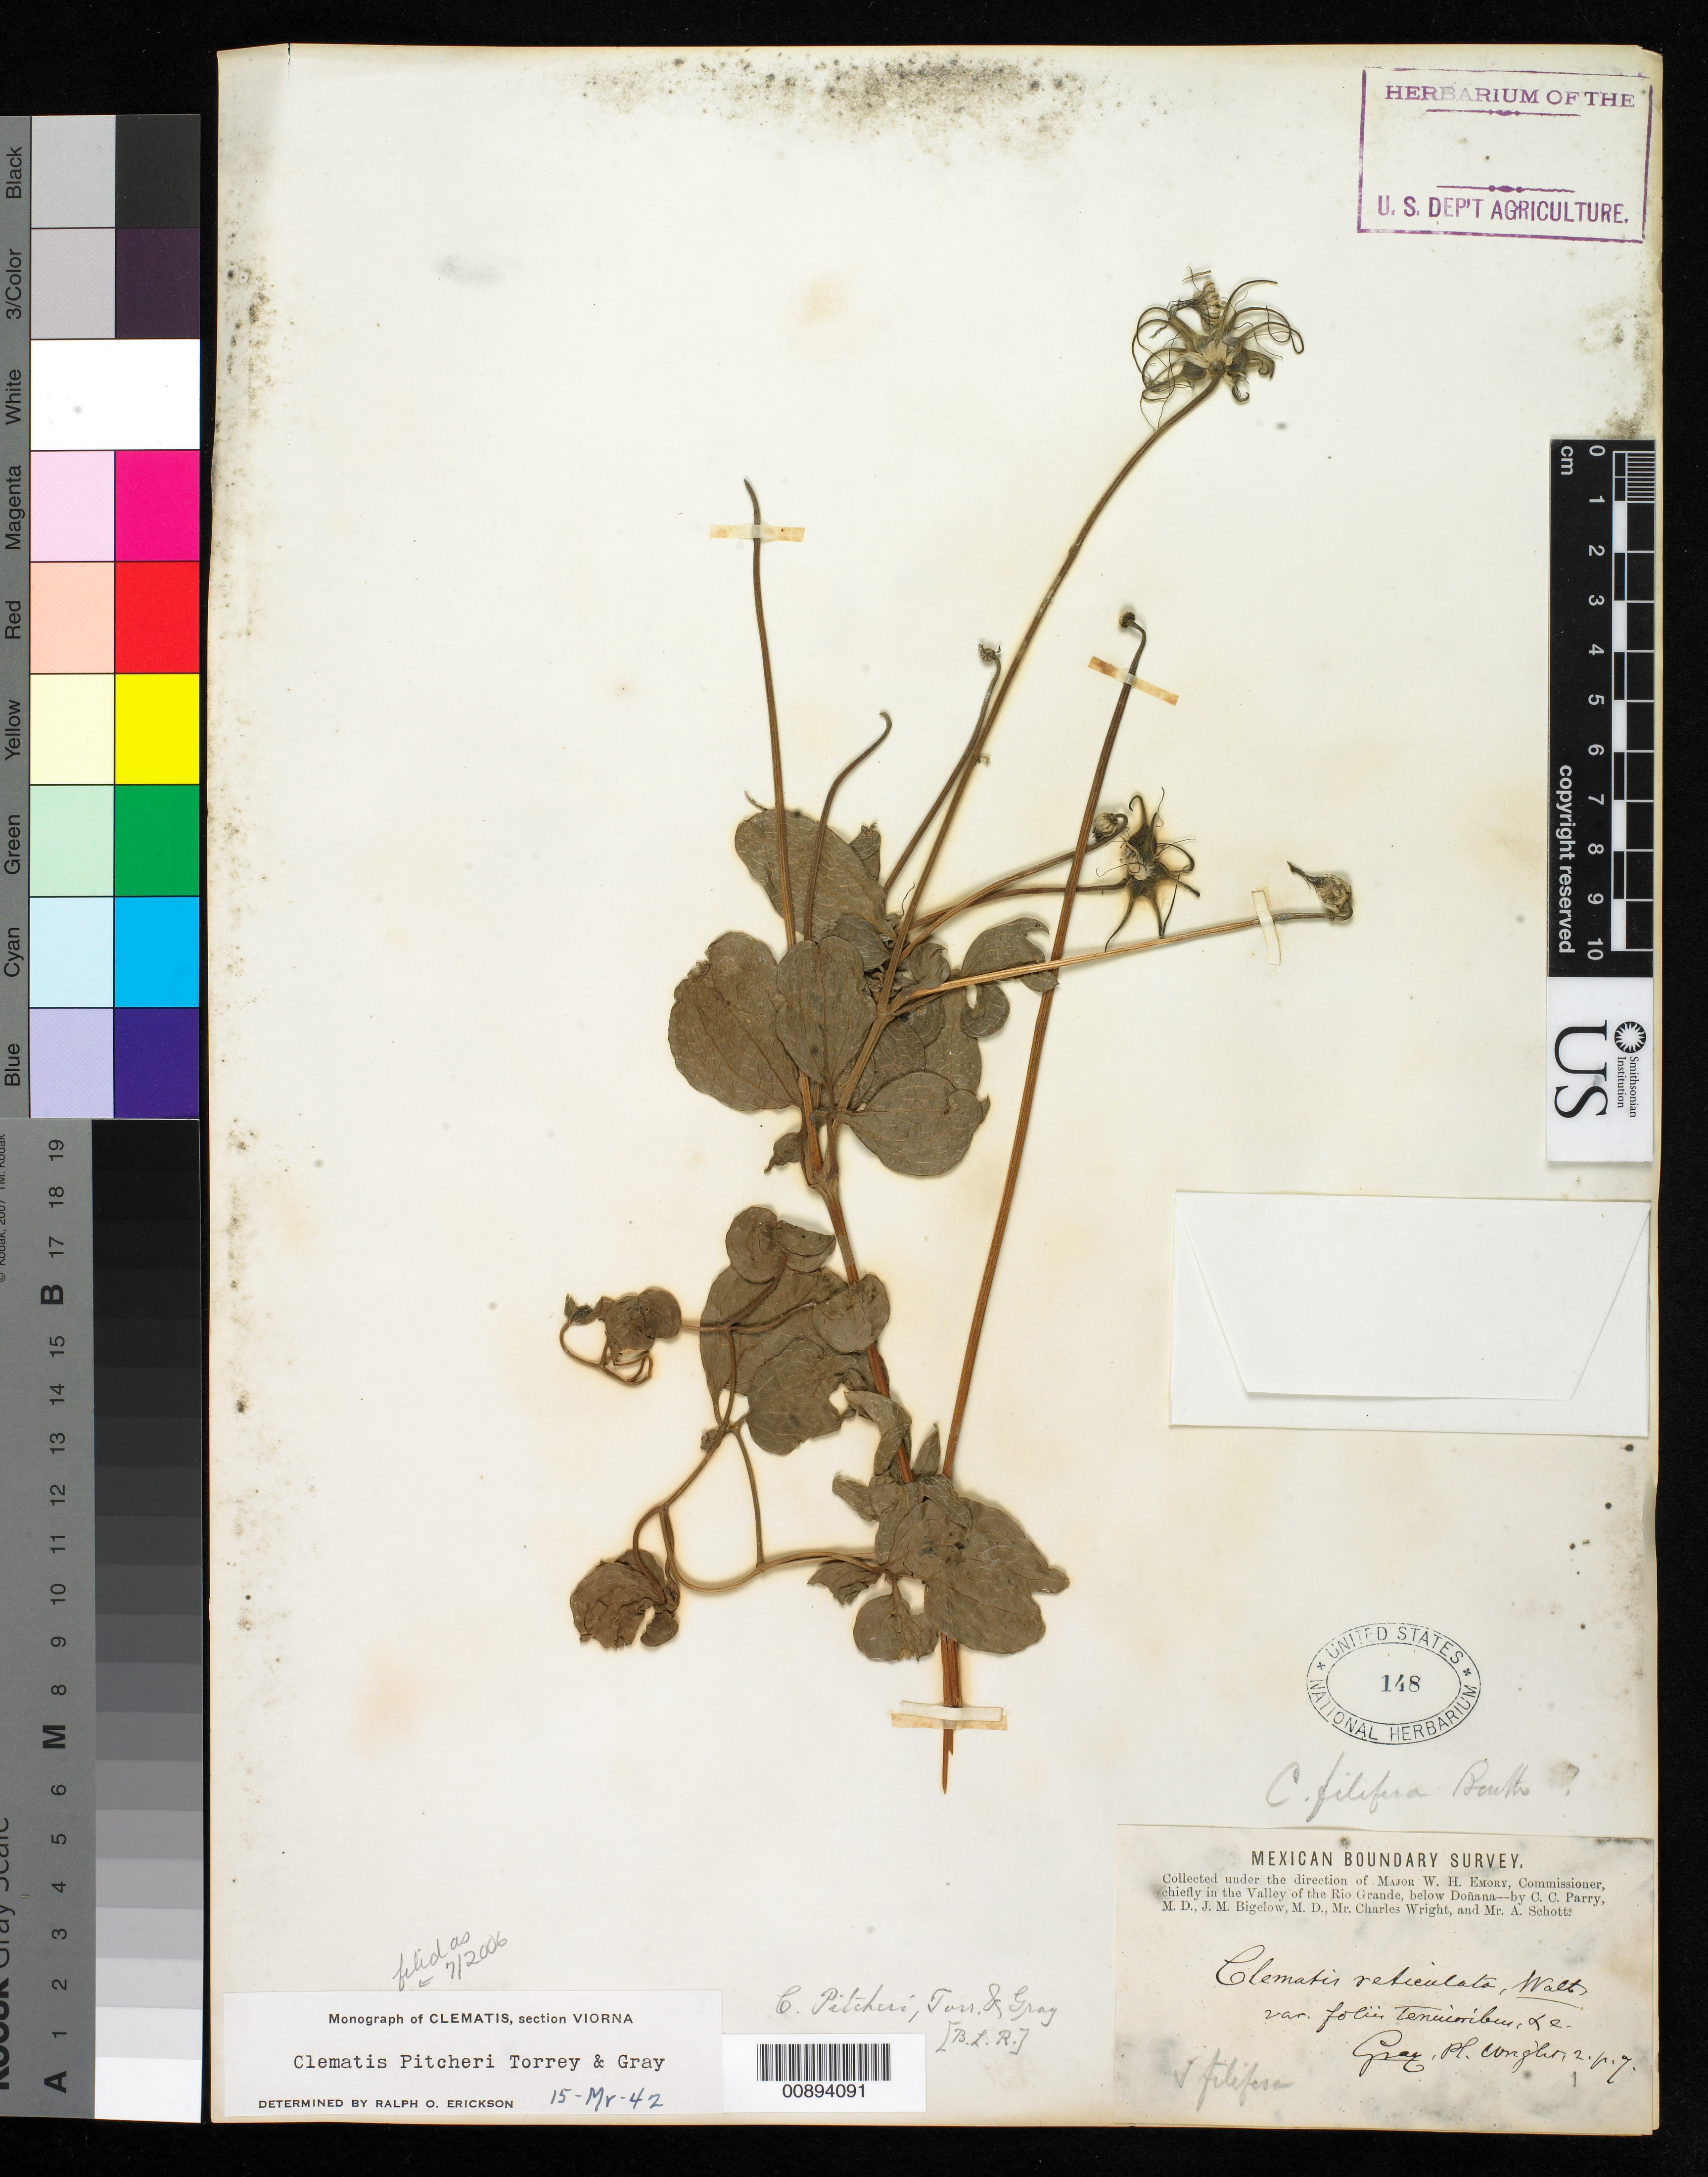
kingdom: Plantae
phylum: Tracheophyta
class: Magnoliopsida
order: Ranunculales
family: Ranunculaceae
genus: Clematis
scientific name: Clematis pitcheri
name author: Torr. & A. Gray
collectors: C. C. Parry, J. M. Bigelow, C. Wright & A. C. V. Schott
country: United States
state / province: New Mexico / Texas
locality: Valley of the Rio Grande, below Doñana.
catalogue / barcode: US 148